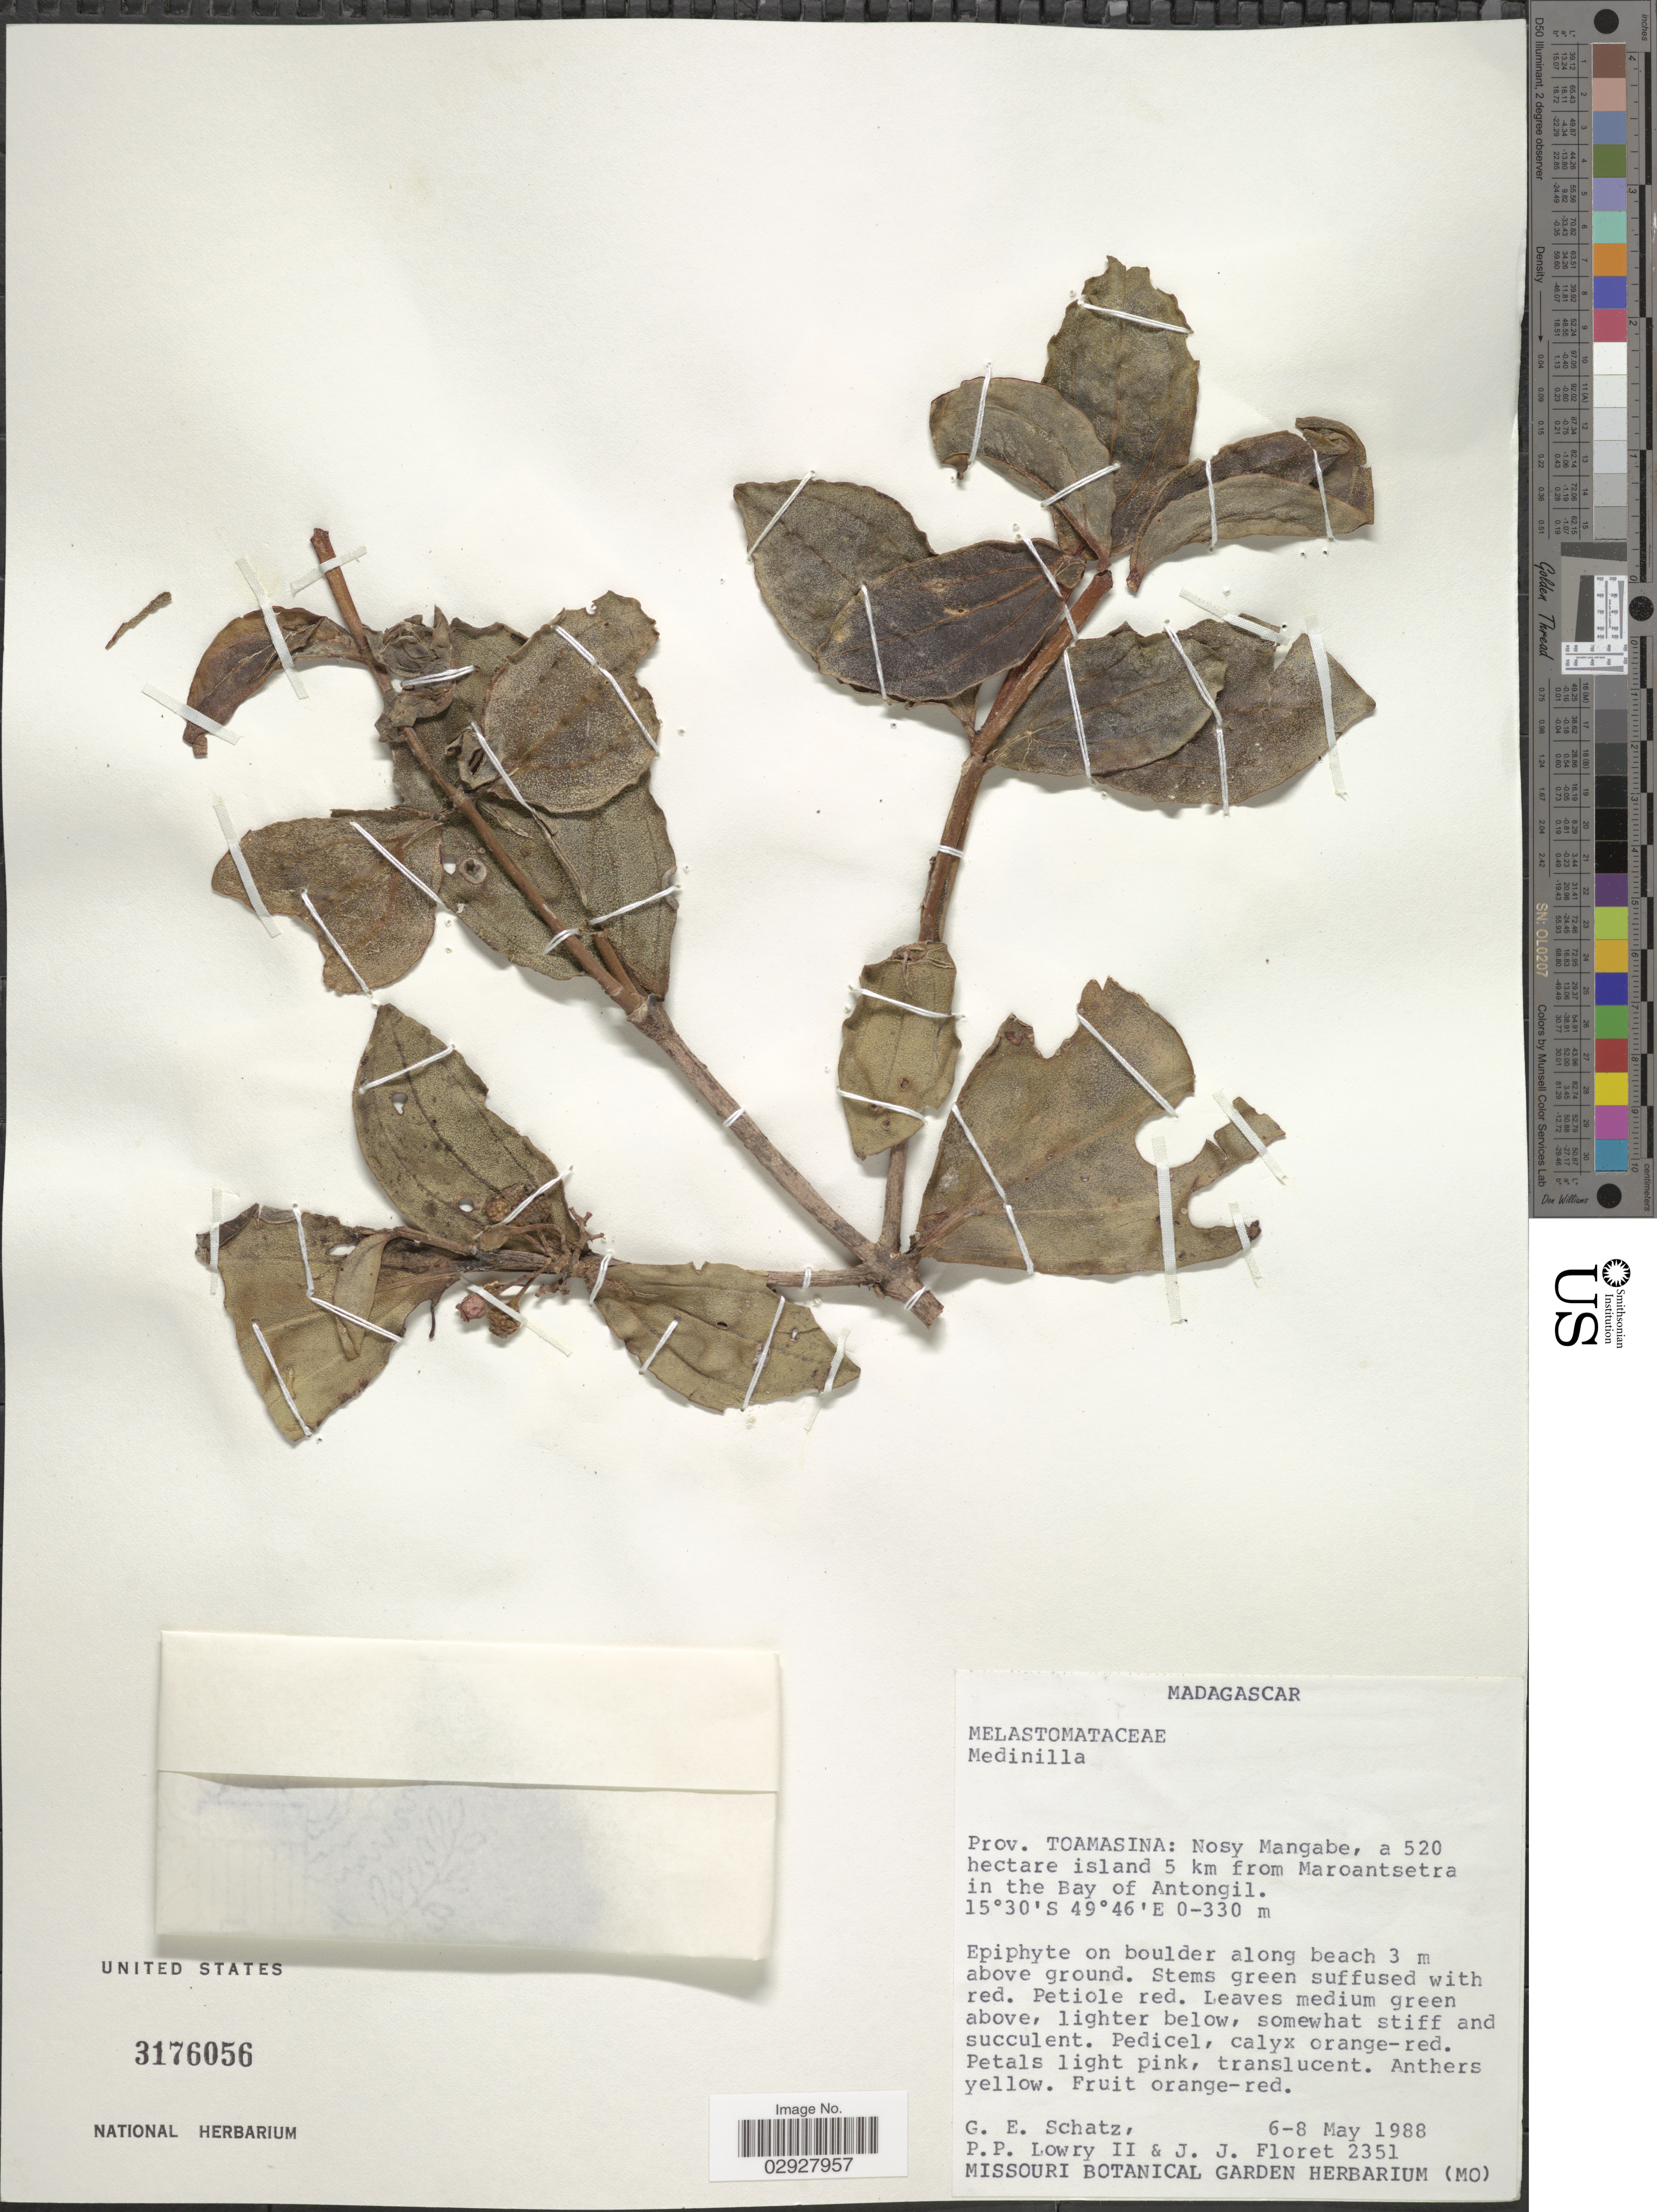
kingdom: Plantae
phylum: Tracheophyta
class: Magnoliopsida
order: Myrtales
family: Melastomataceae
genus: Medinilla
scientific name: Medinilla sp.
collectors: G. Schatz, P. P. Lowry & J. Floret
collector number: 2351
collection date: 1988-05-06/1988-05-08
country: Madagascar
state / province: Analanjirofo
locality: Nosy Mangabe, a 520 hectare island 5 km from Maroantsetra in the Bay of Antongil.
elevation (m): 0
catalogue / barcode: US 3176056